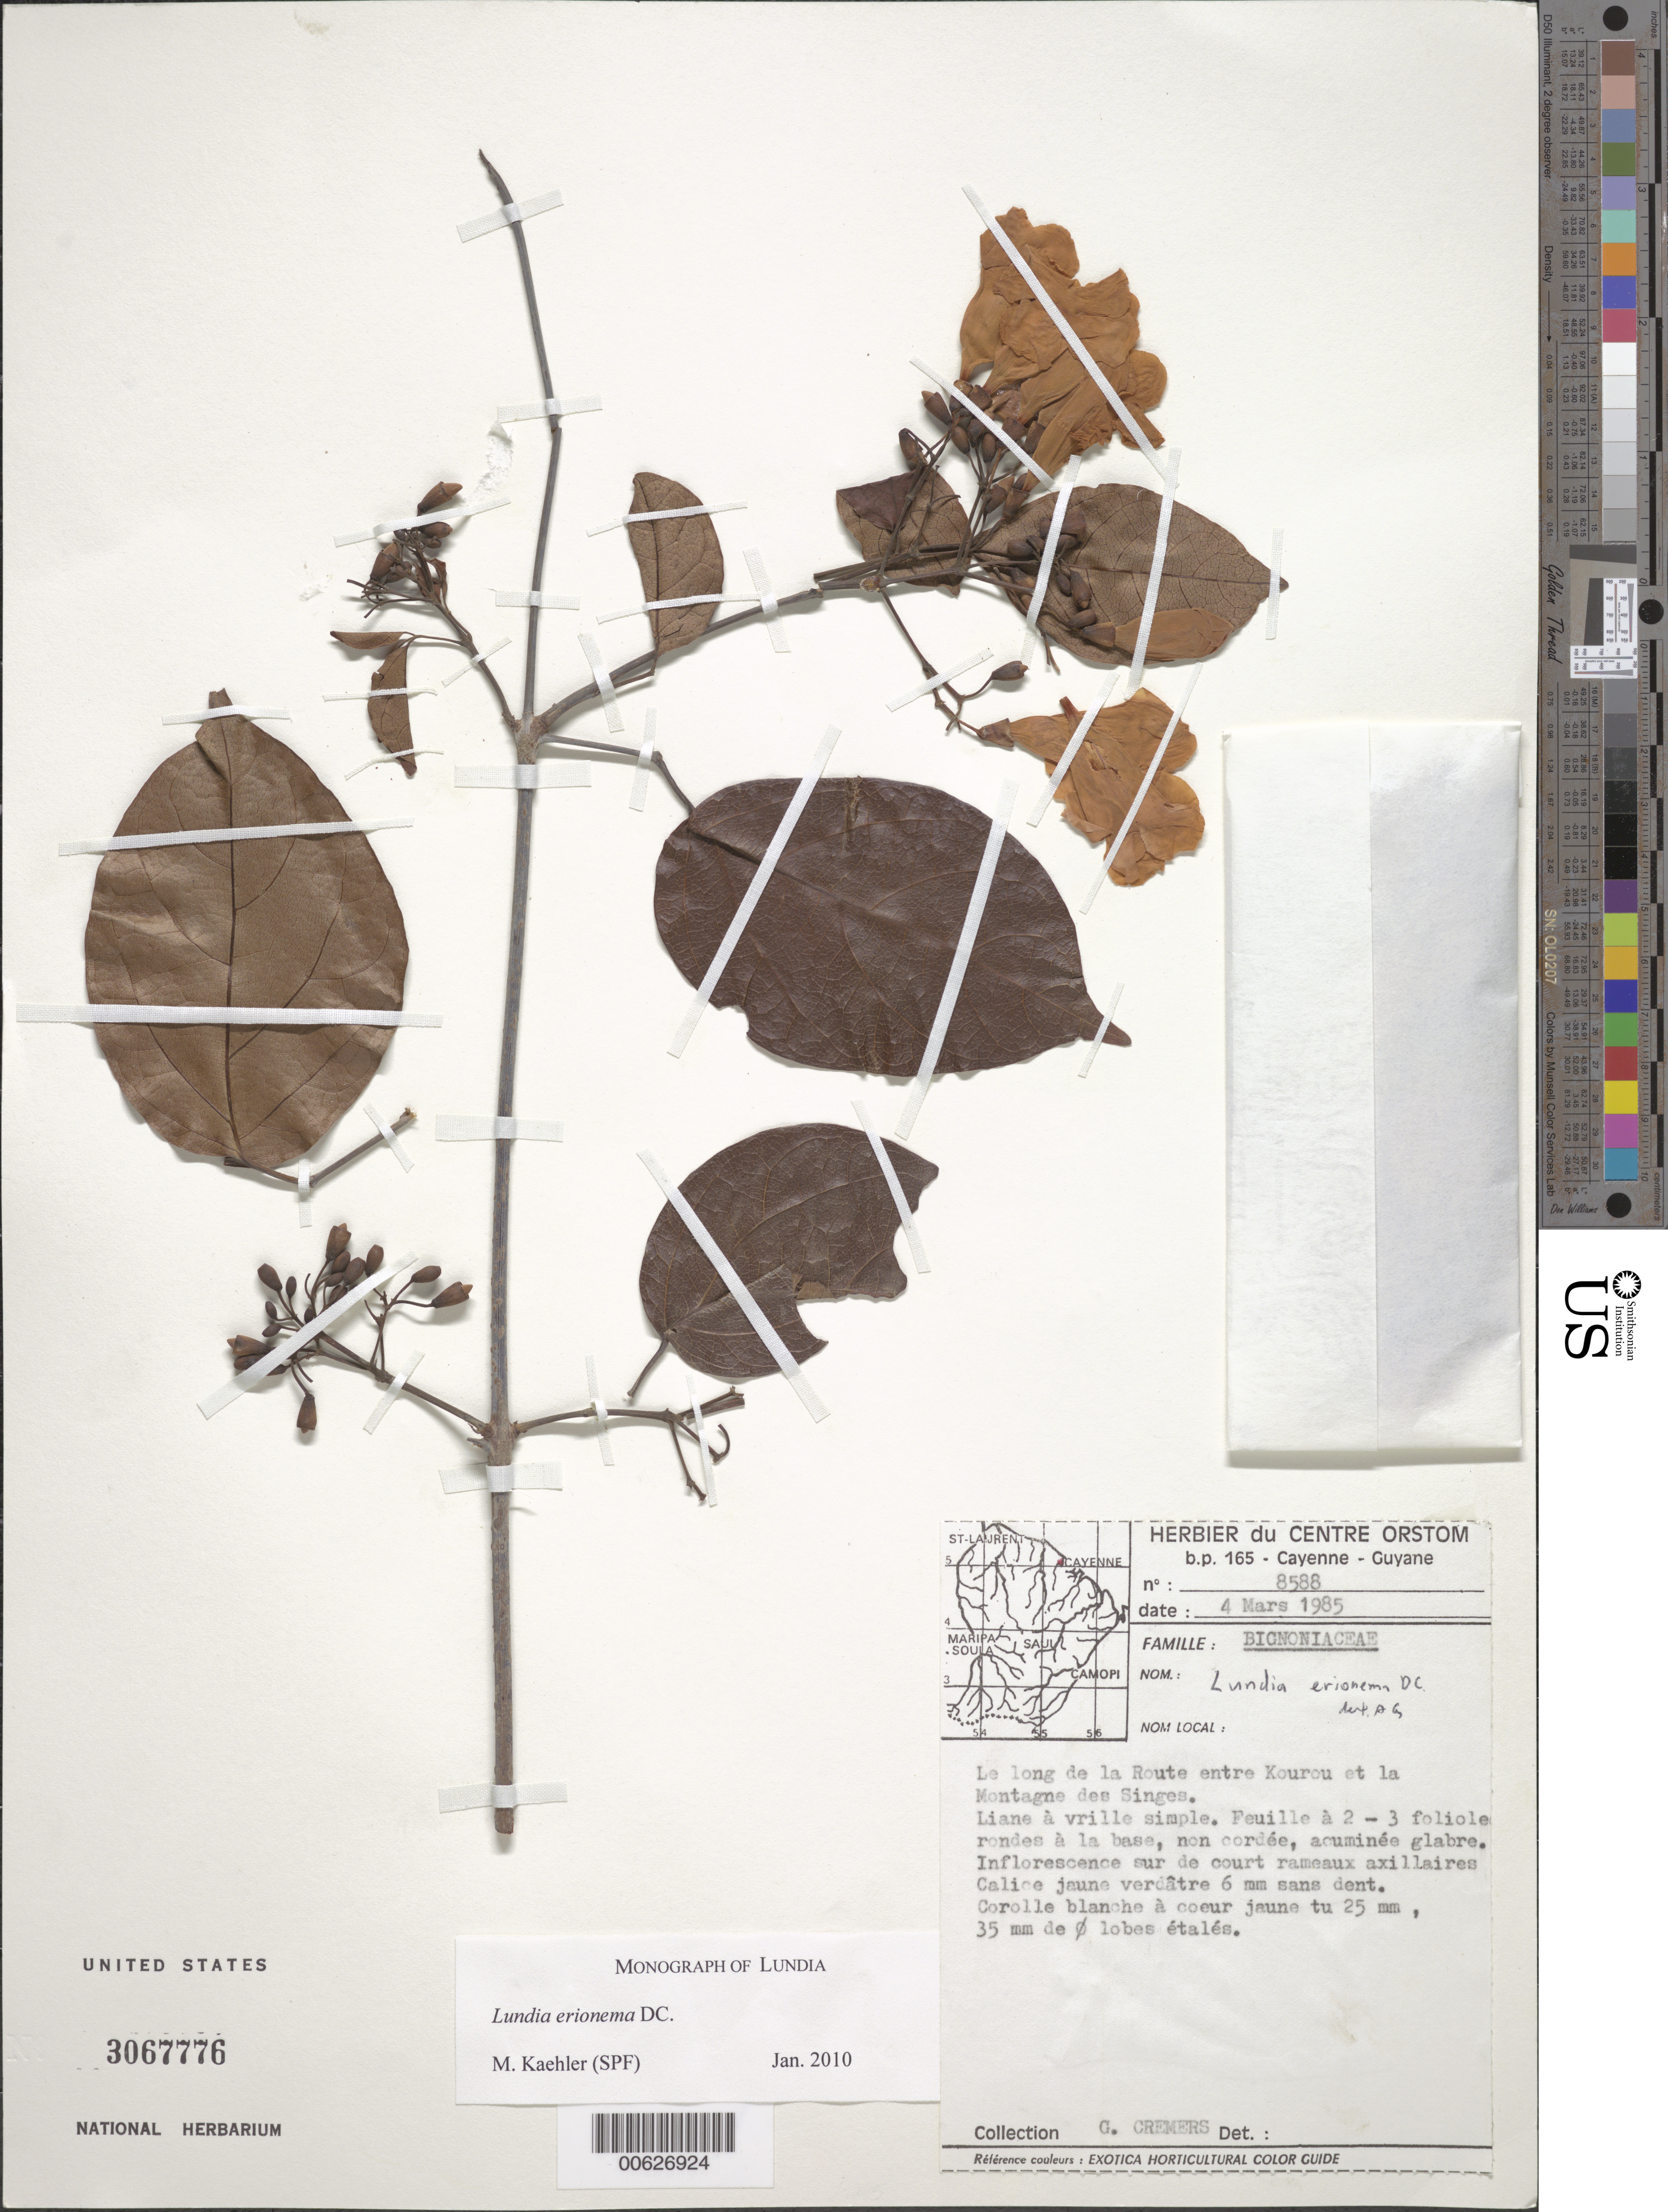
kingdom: Plantae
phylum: Tracheophyta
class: Magnoliopsida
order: Lamiales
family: Bignoniaceae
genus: Lundia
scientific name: Lundia erionema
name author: DC.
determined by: Gentry, A. H.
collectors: G. Cremers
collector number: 8588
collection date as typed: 4-Mar-85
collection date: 1985-03-04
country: French Guiana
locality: Kourou, route between Kourou and Montagne des Singes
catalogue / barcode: US 3067776